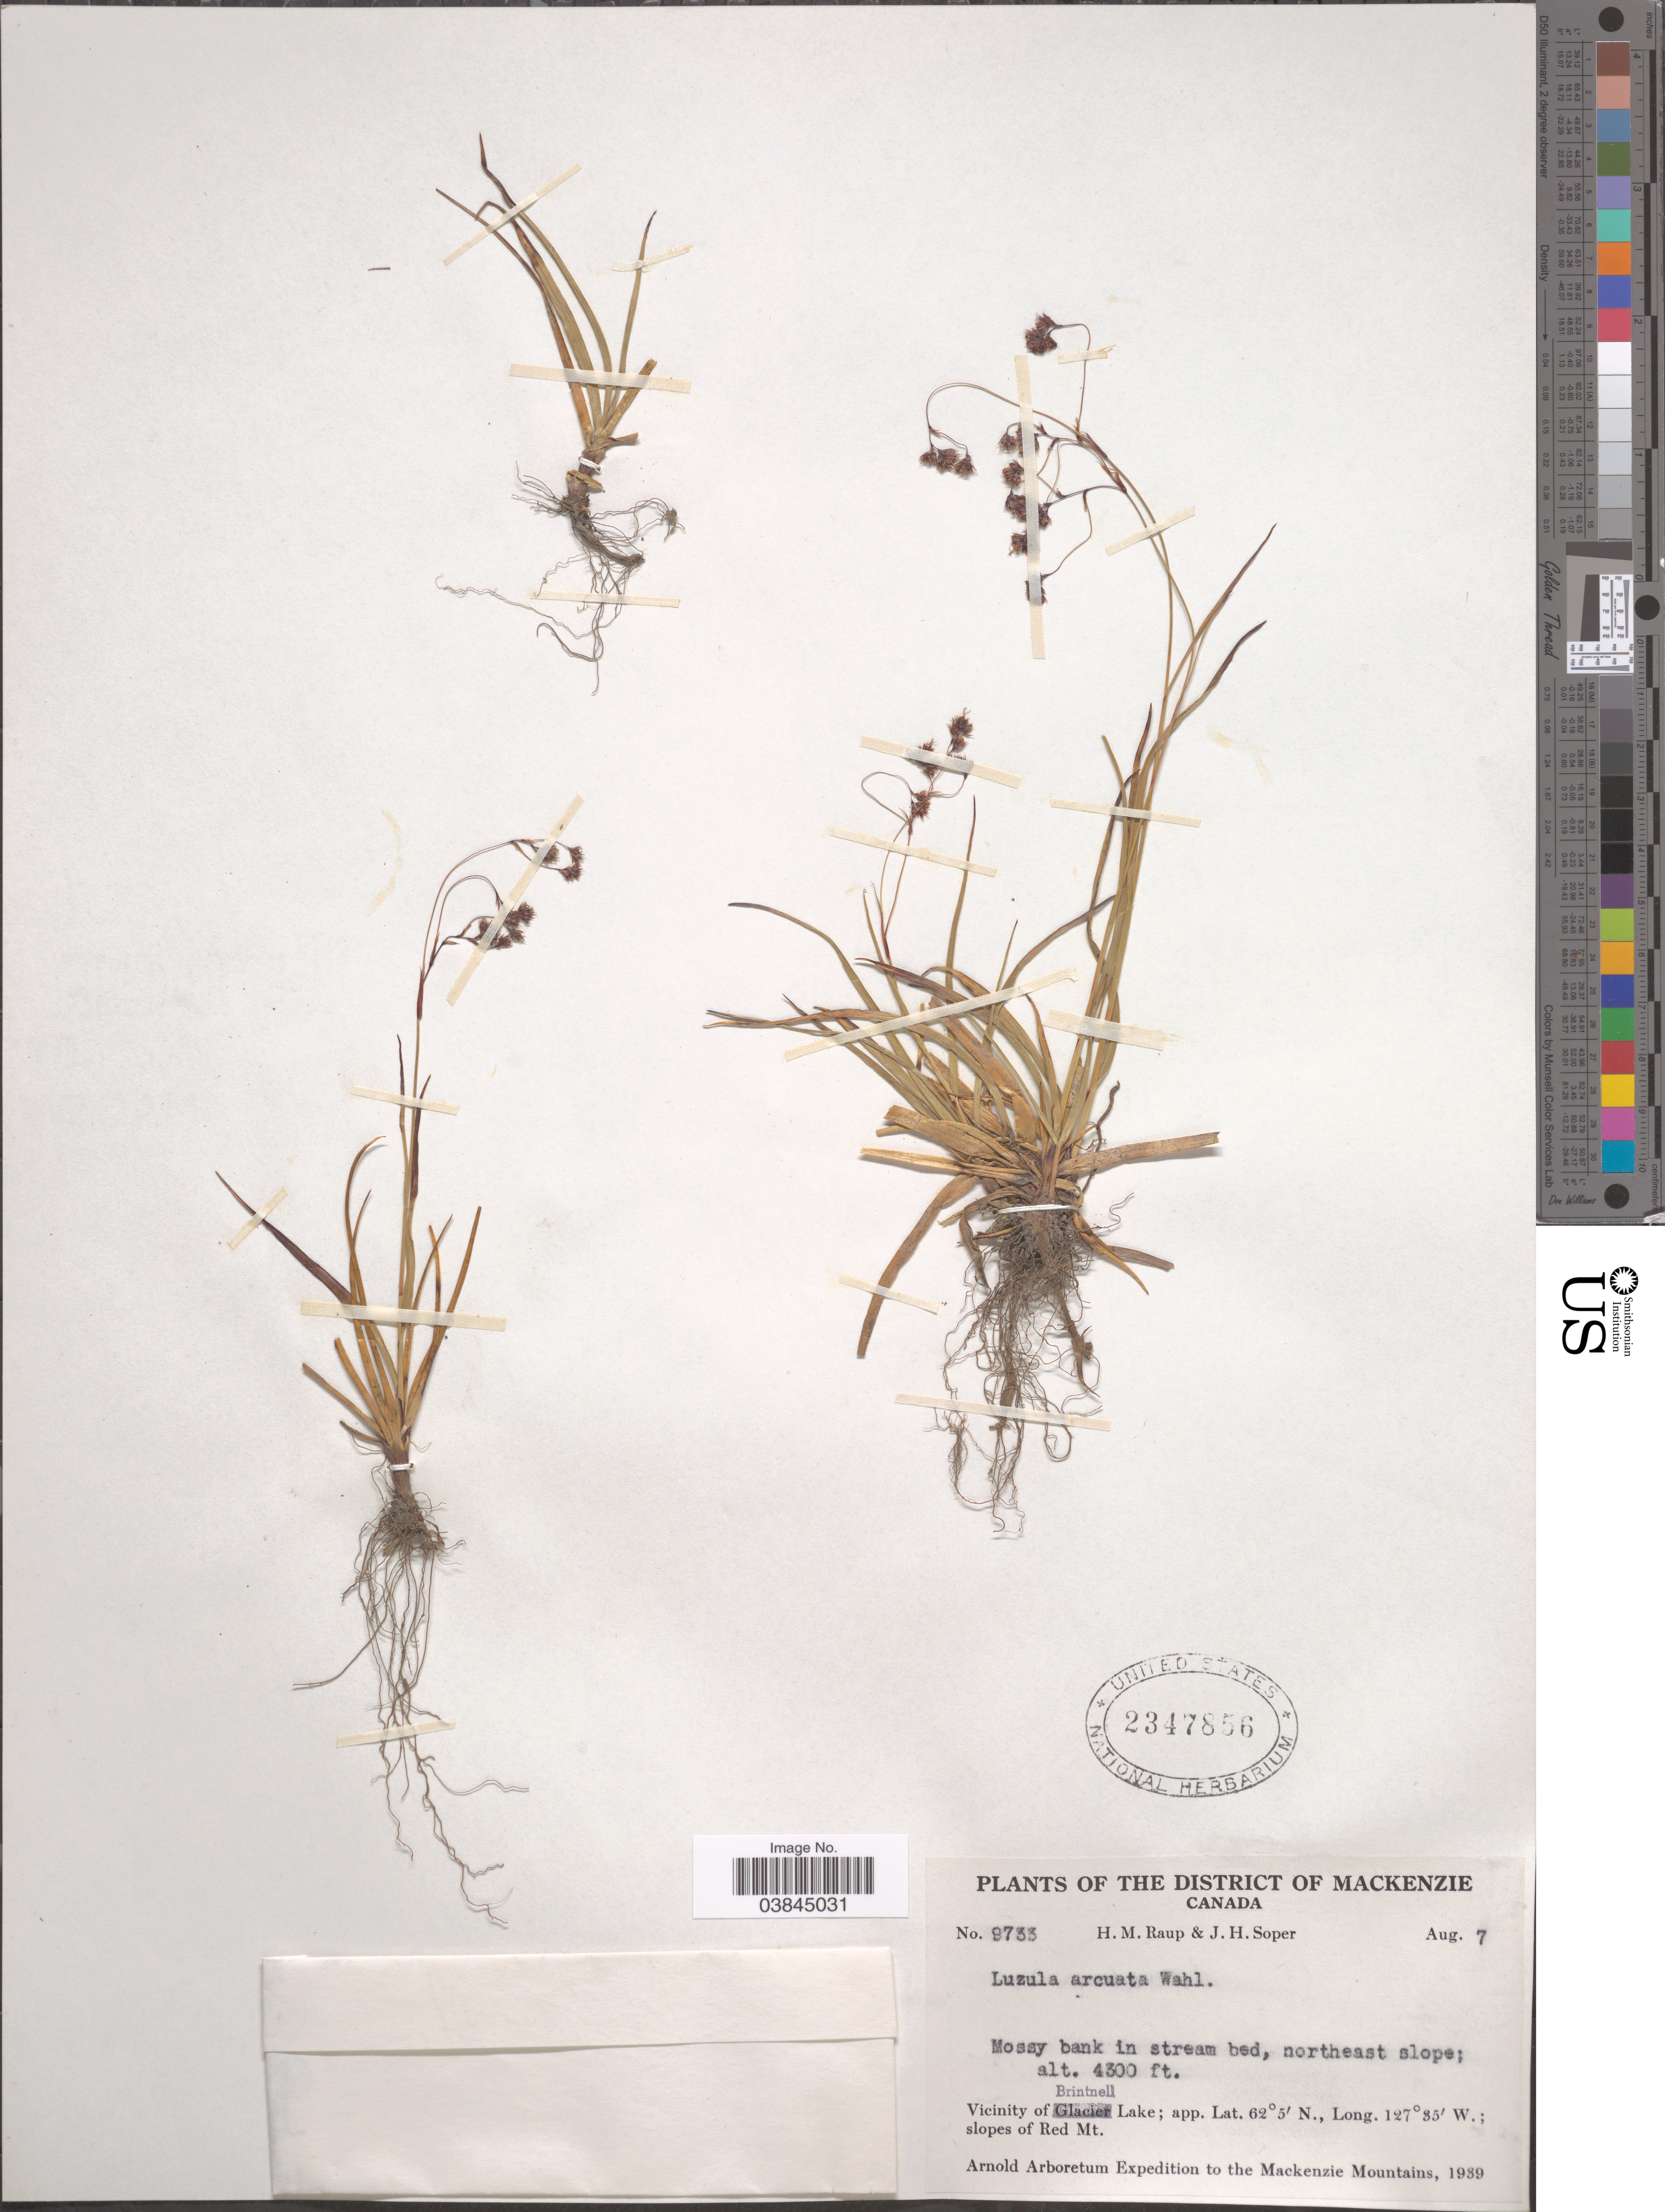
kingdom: Plantae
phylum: Tracheophyta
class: Liliopsida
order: Poales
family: Juncaceae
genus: Luzula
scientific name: Luzula arcuata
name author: (Wahlenb.) Sw.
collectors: H. Raup & J. H. Soper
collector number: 9733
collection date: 1939-08-07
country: Canada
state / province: Alberta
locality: The District of Mackenzie. Vicinity of Brintnell Lake; slopes Red Mt.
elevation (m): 1311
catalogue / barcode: US 2347856